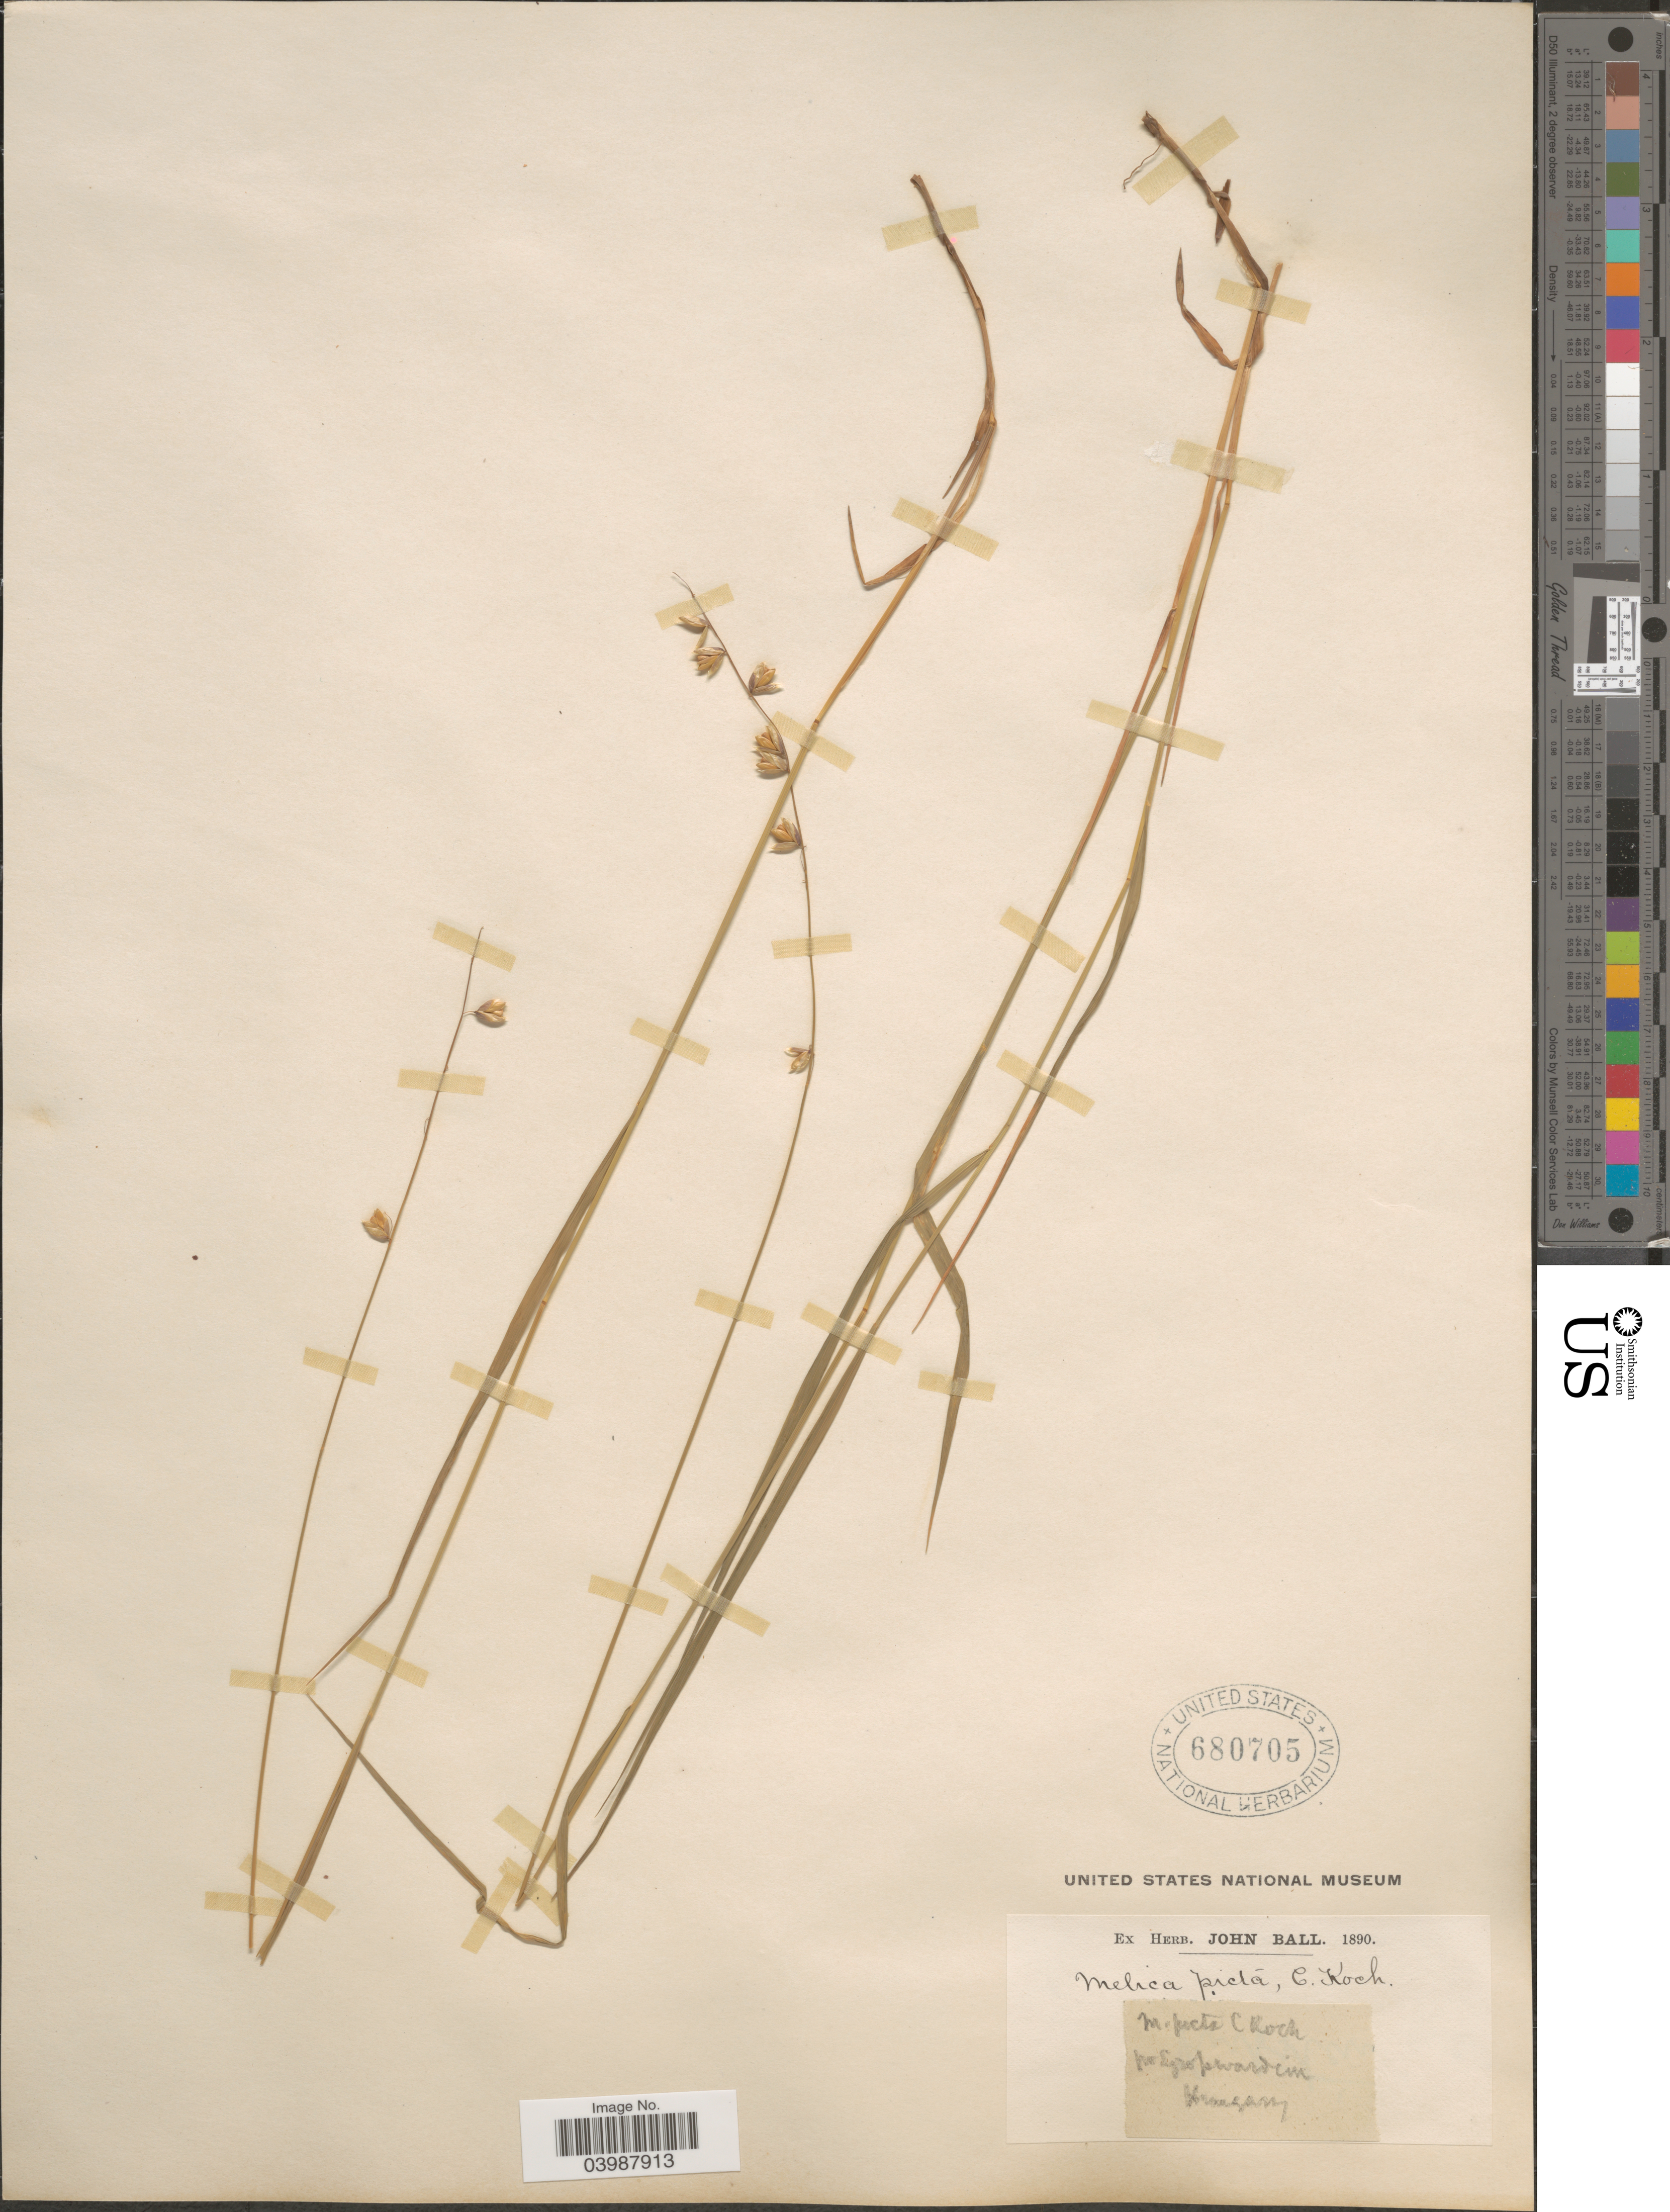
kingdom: Plantae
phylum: Tracheophyta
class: Liliopsida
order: Poales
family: Poaceae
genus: Melica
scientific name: Melica picta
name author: K. Koch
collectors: J. Ball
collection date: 1890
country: Hungary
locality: Pr. Egropwardim. [interpreted]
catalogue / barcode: US 680705